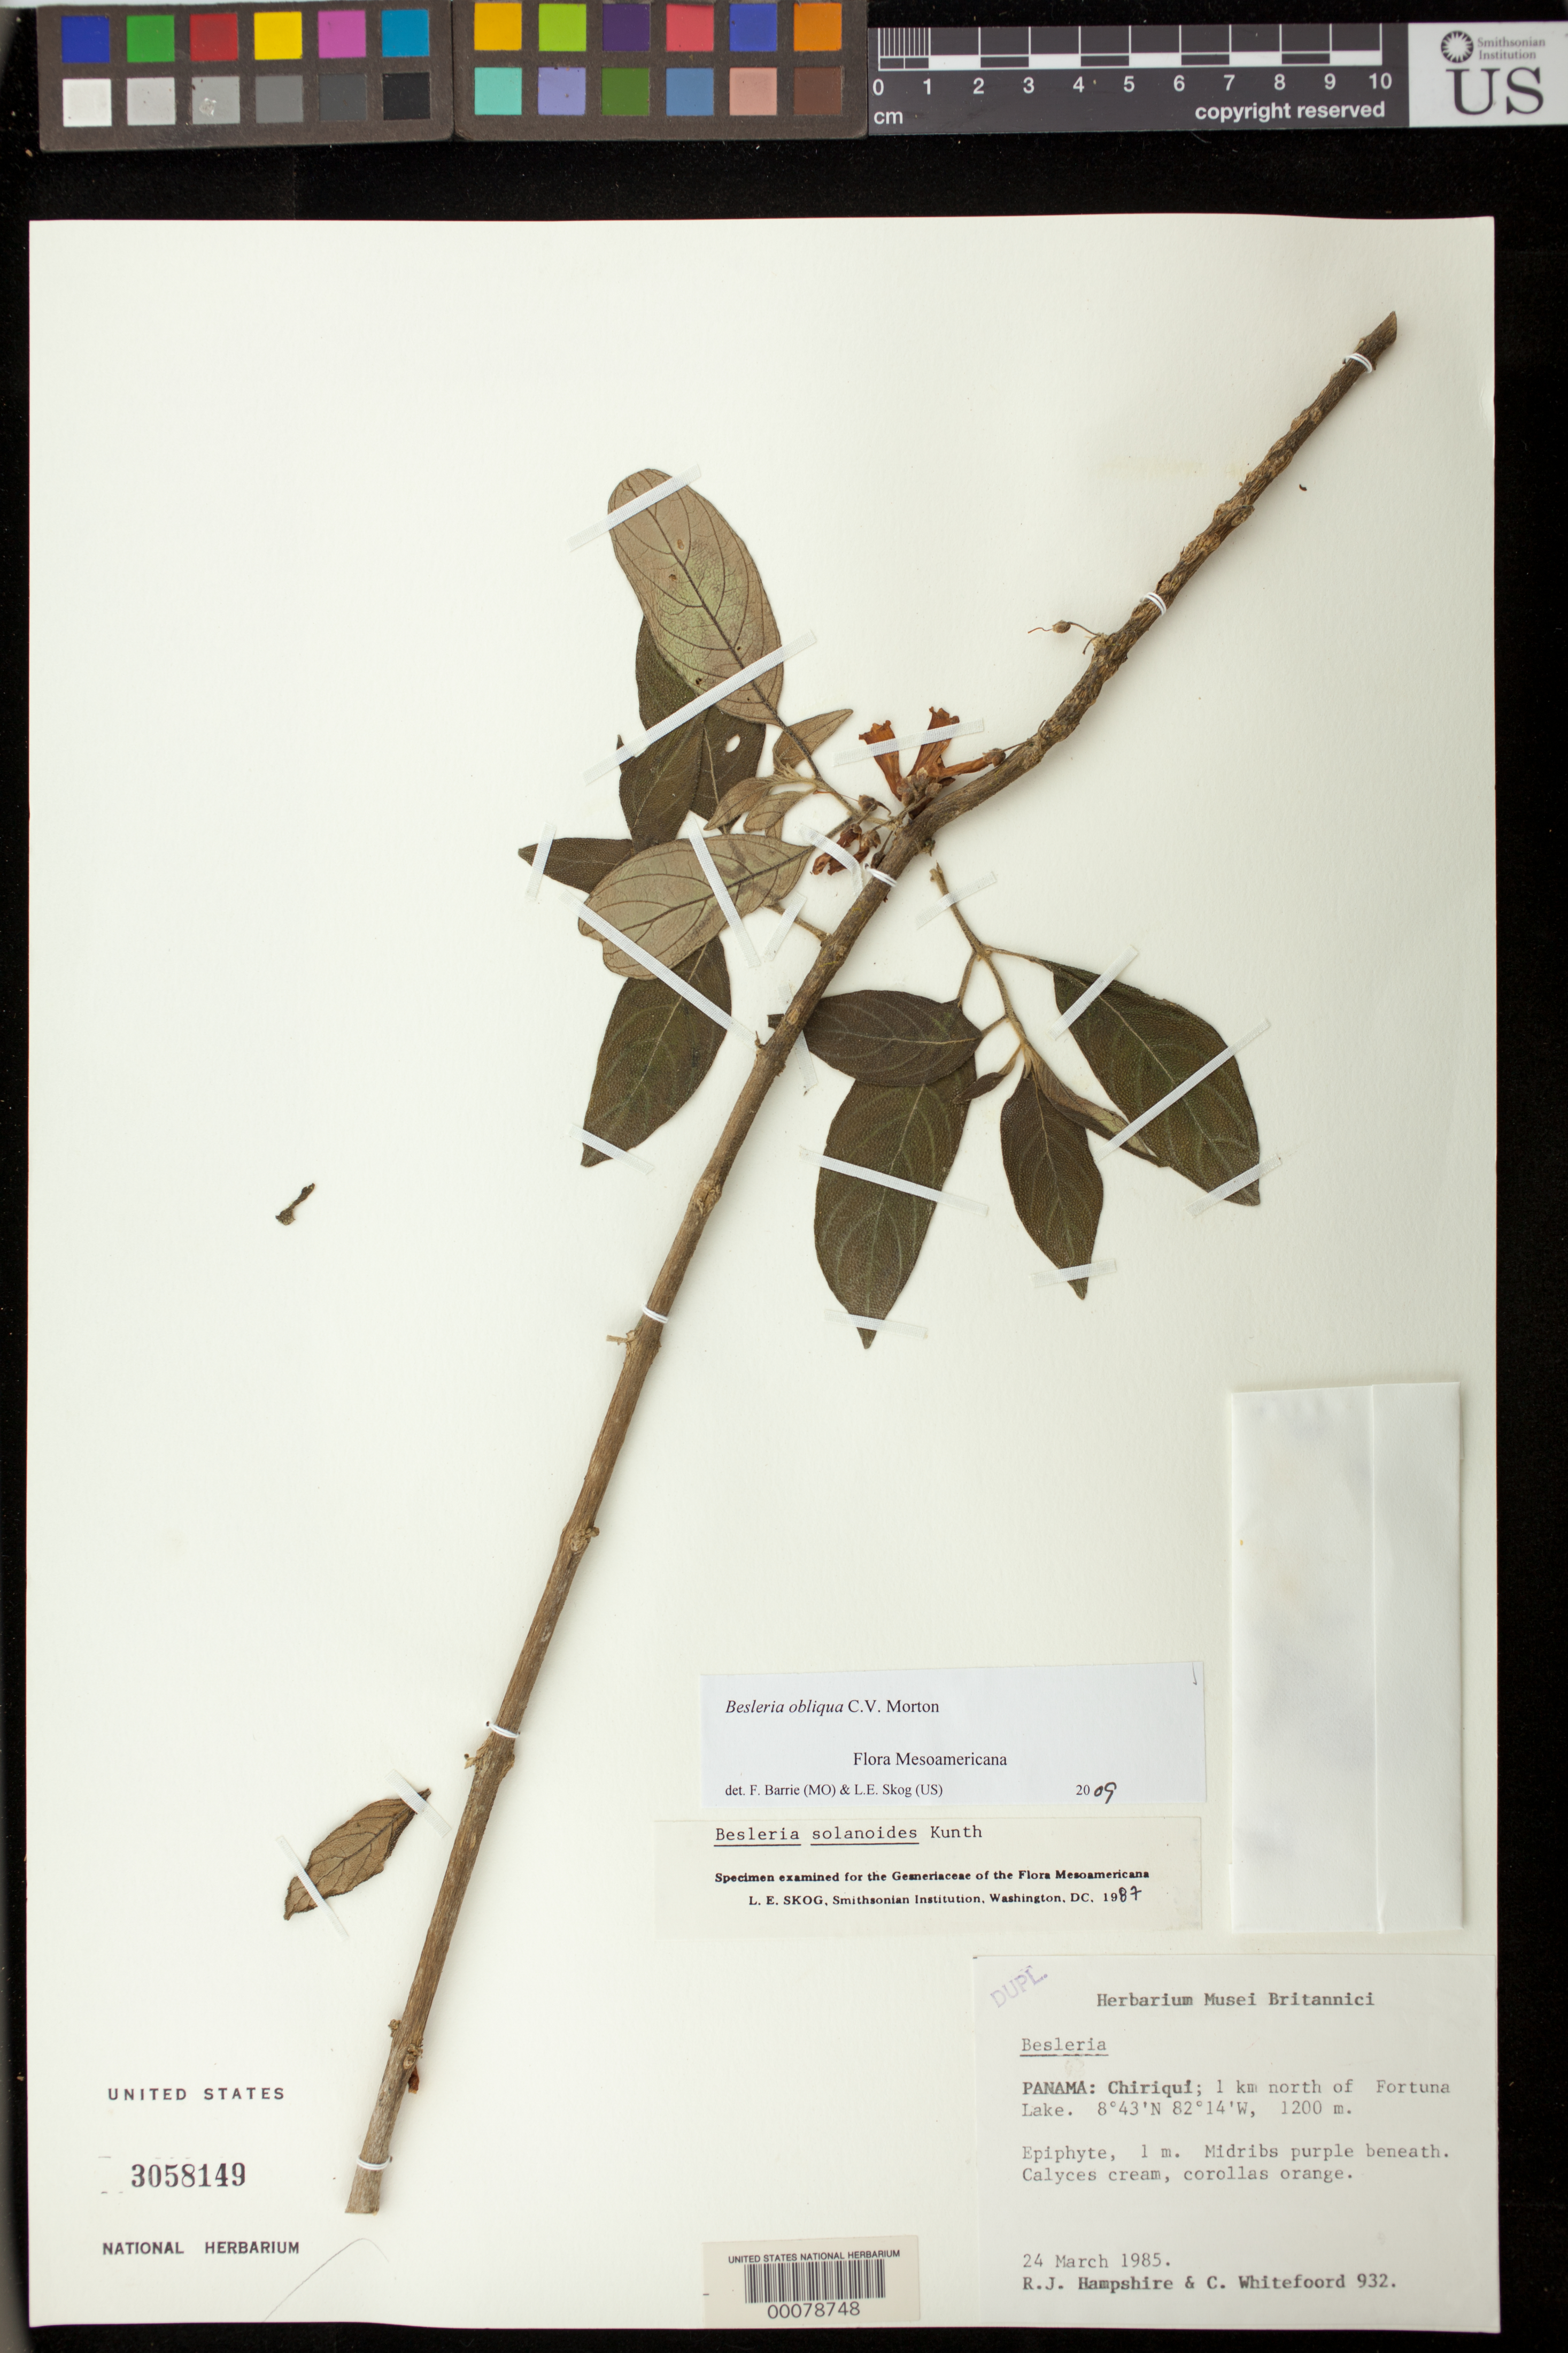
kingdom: Plantae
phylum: Tracheophyta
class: Magnoliopsida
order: Lamiales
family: Gesneriaceae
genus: Besleria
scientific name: Besleria obliqua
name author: C.V. Morton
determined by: Barrie, F. R.; Skog, Laurence E.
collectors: R. Hampshire & C. Whitefoord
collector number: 932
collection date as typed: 24 Mar 1985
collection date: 1985-03-24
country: Panama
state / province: Chiriquí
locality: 1 km N of Fortuna Lake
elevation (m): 1200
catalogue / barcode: US 3058149